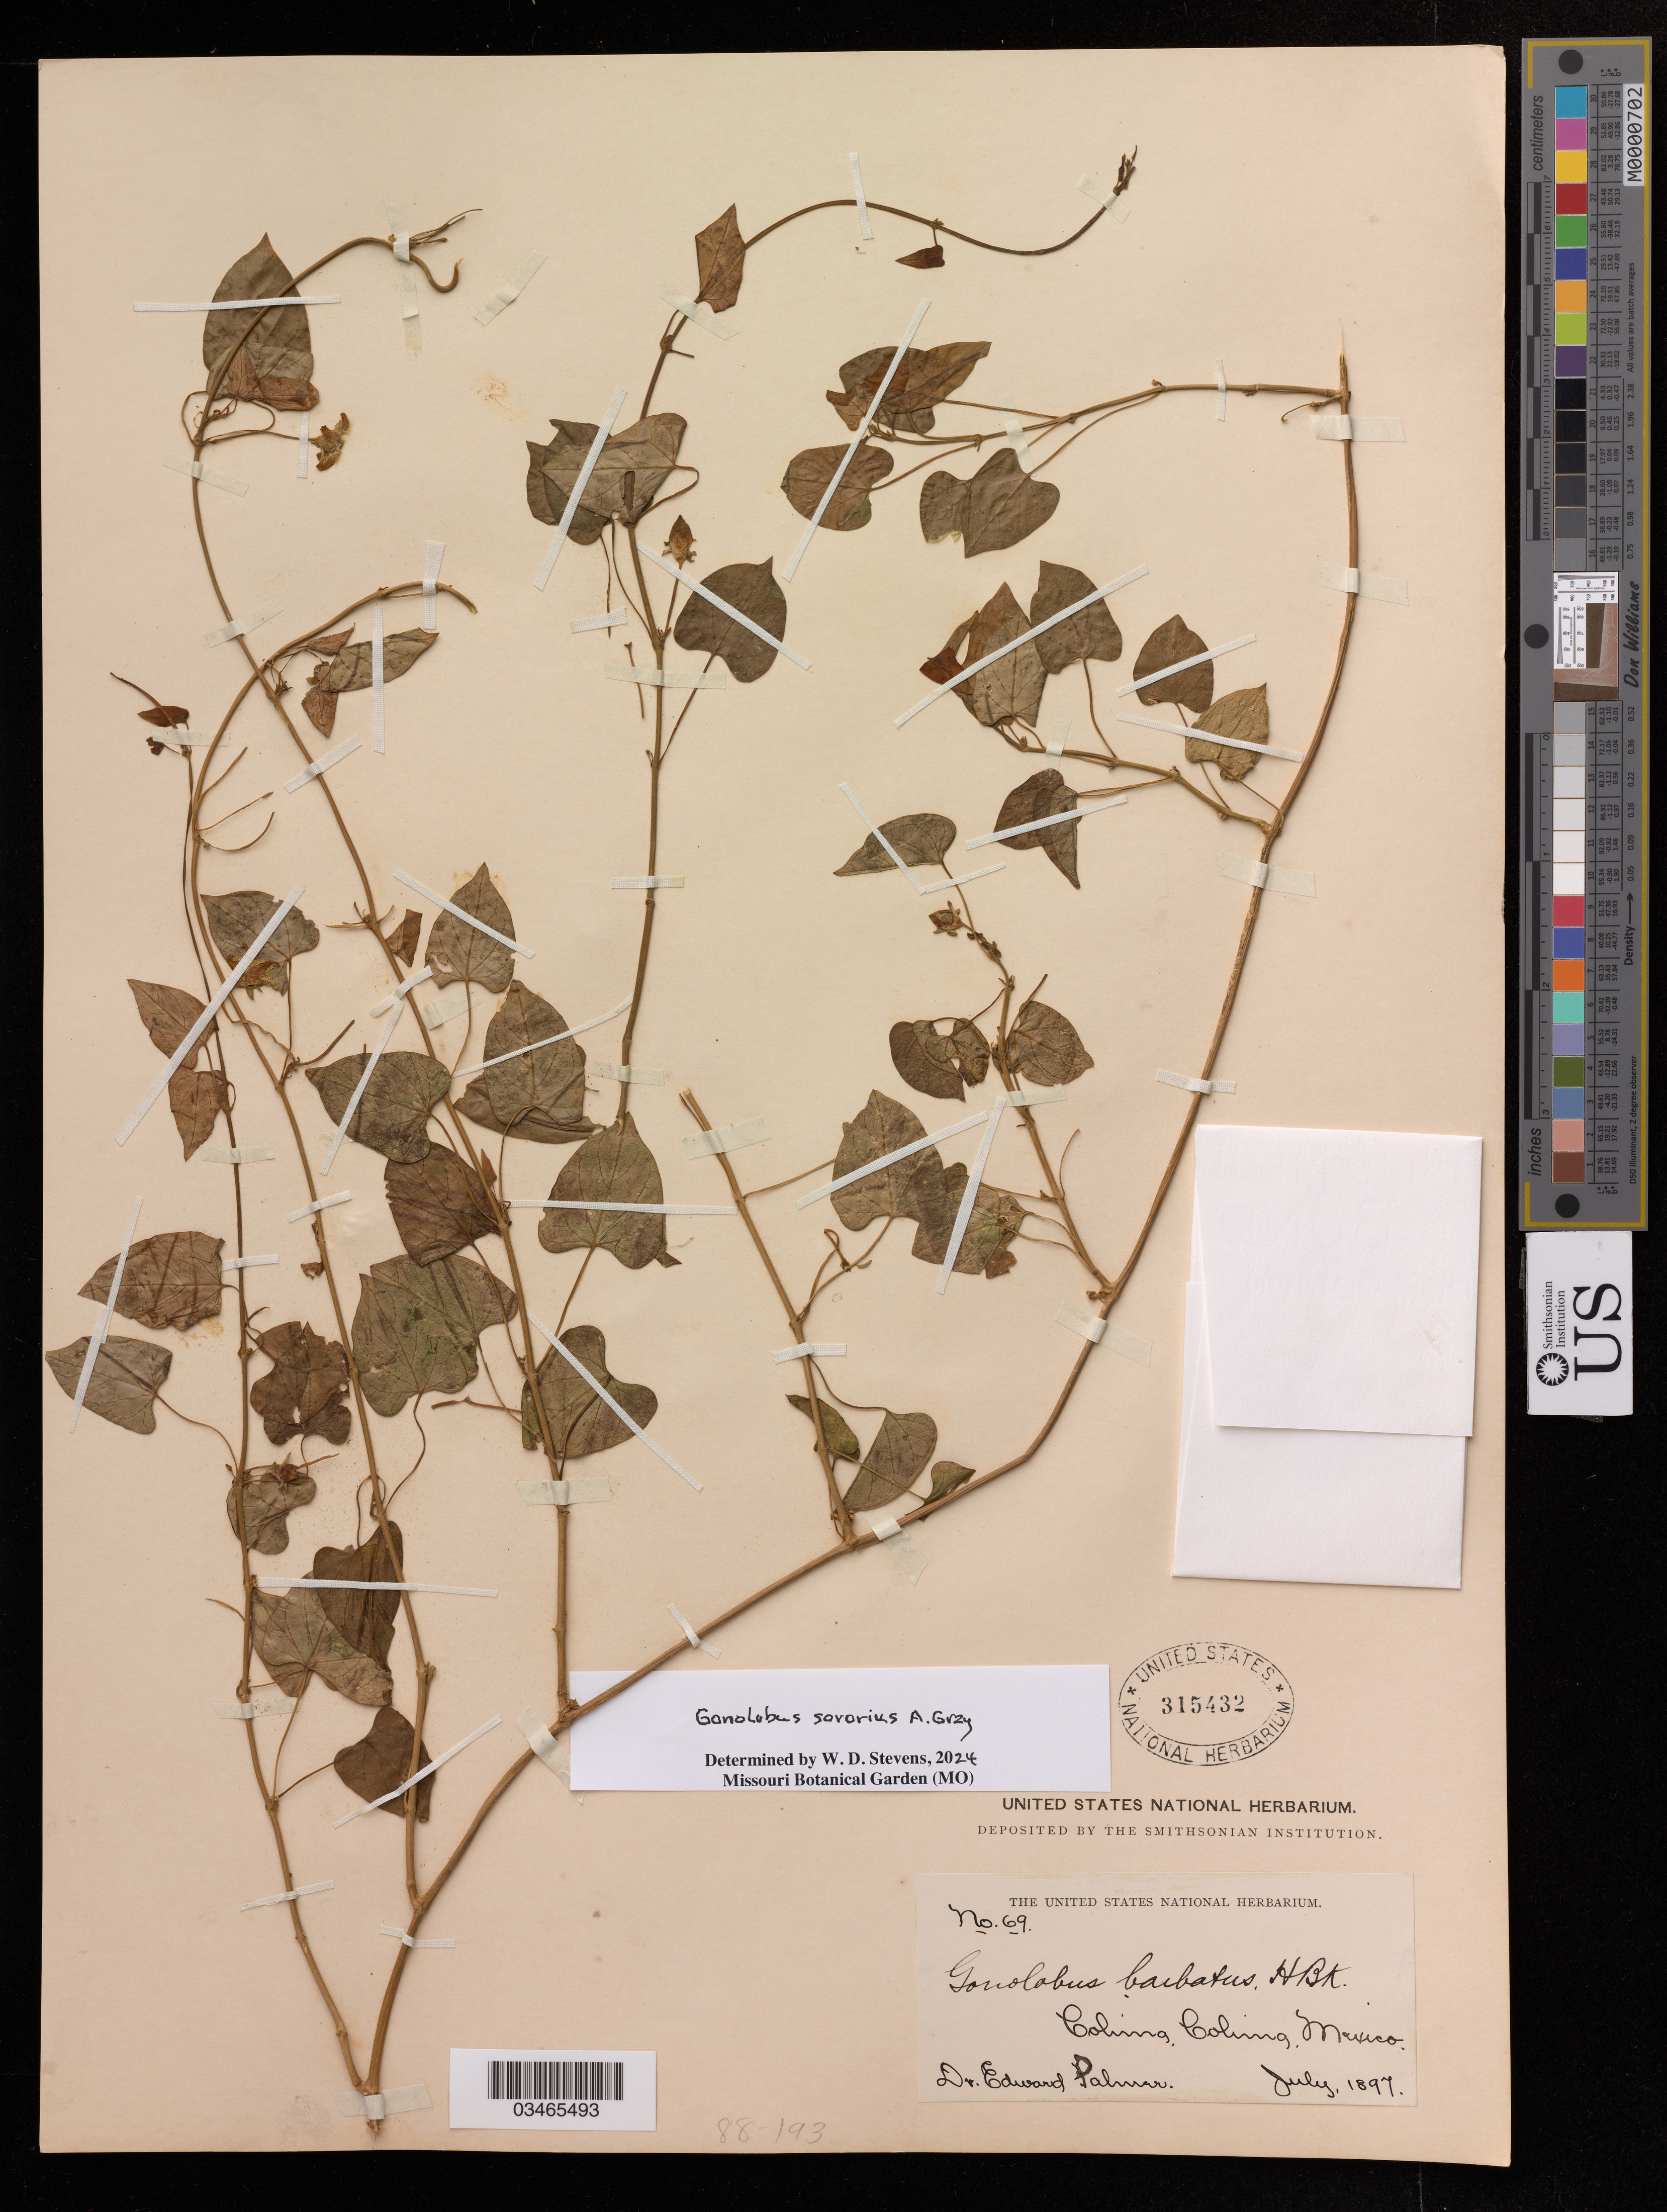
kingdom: Plantae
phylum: Tracheophyta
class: Magnoliopsida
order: Gentianales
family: Apocynaceae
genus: Gonolobus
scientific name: Gonolobus sororius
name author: A. Gray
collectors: E. Palmer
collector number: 69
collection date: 1897-07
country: Mexico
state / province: Colima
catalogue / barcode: US 315432